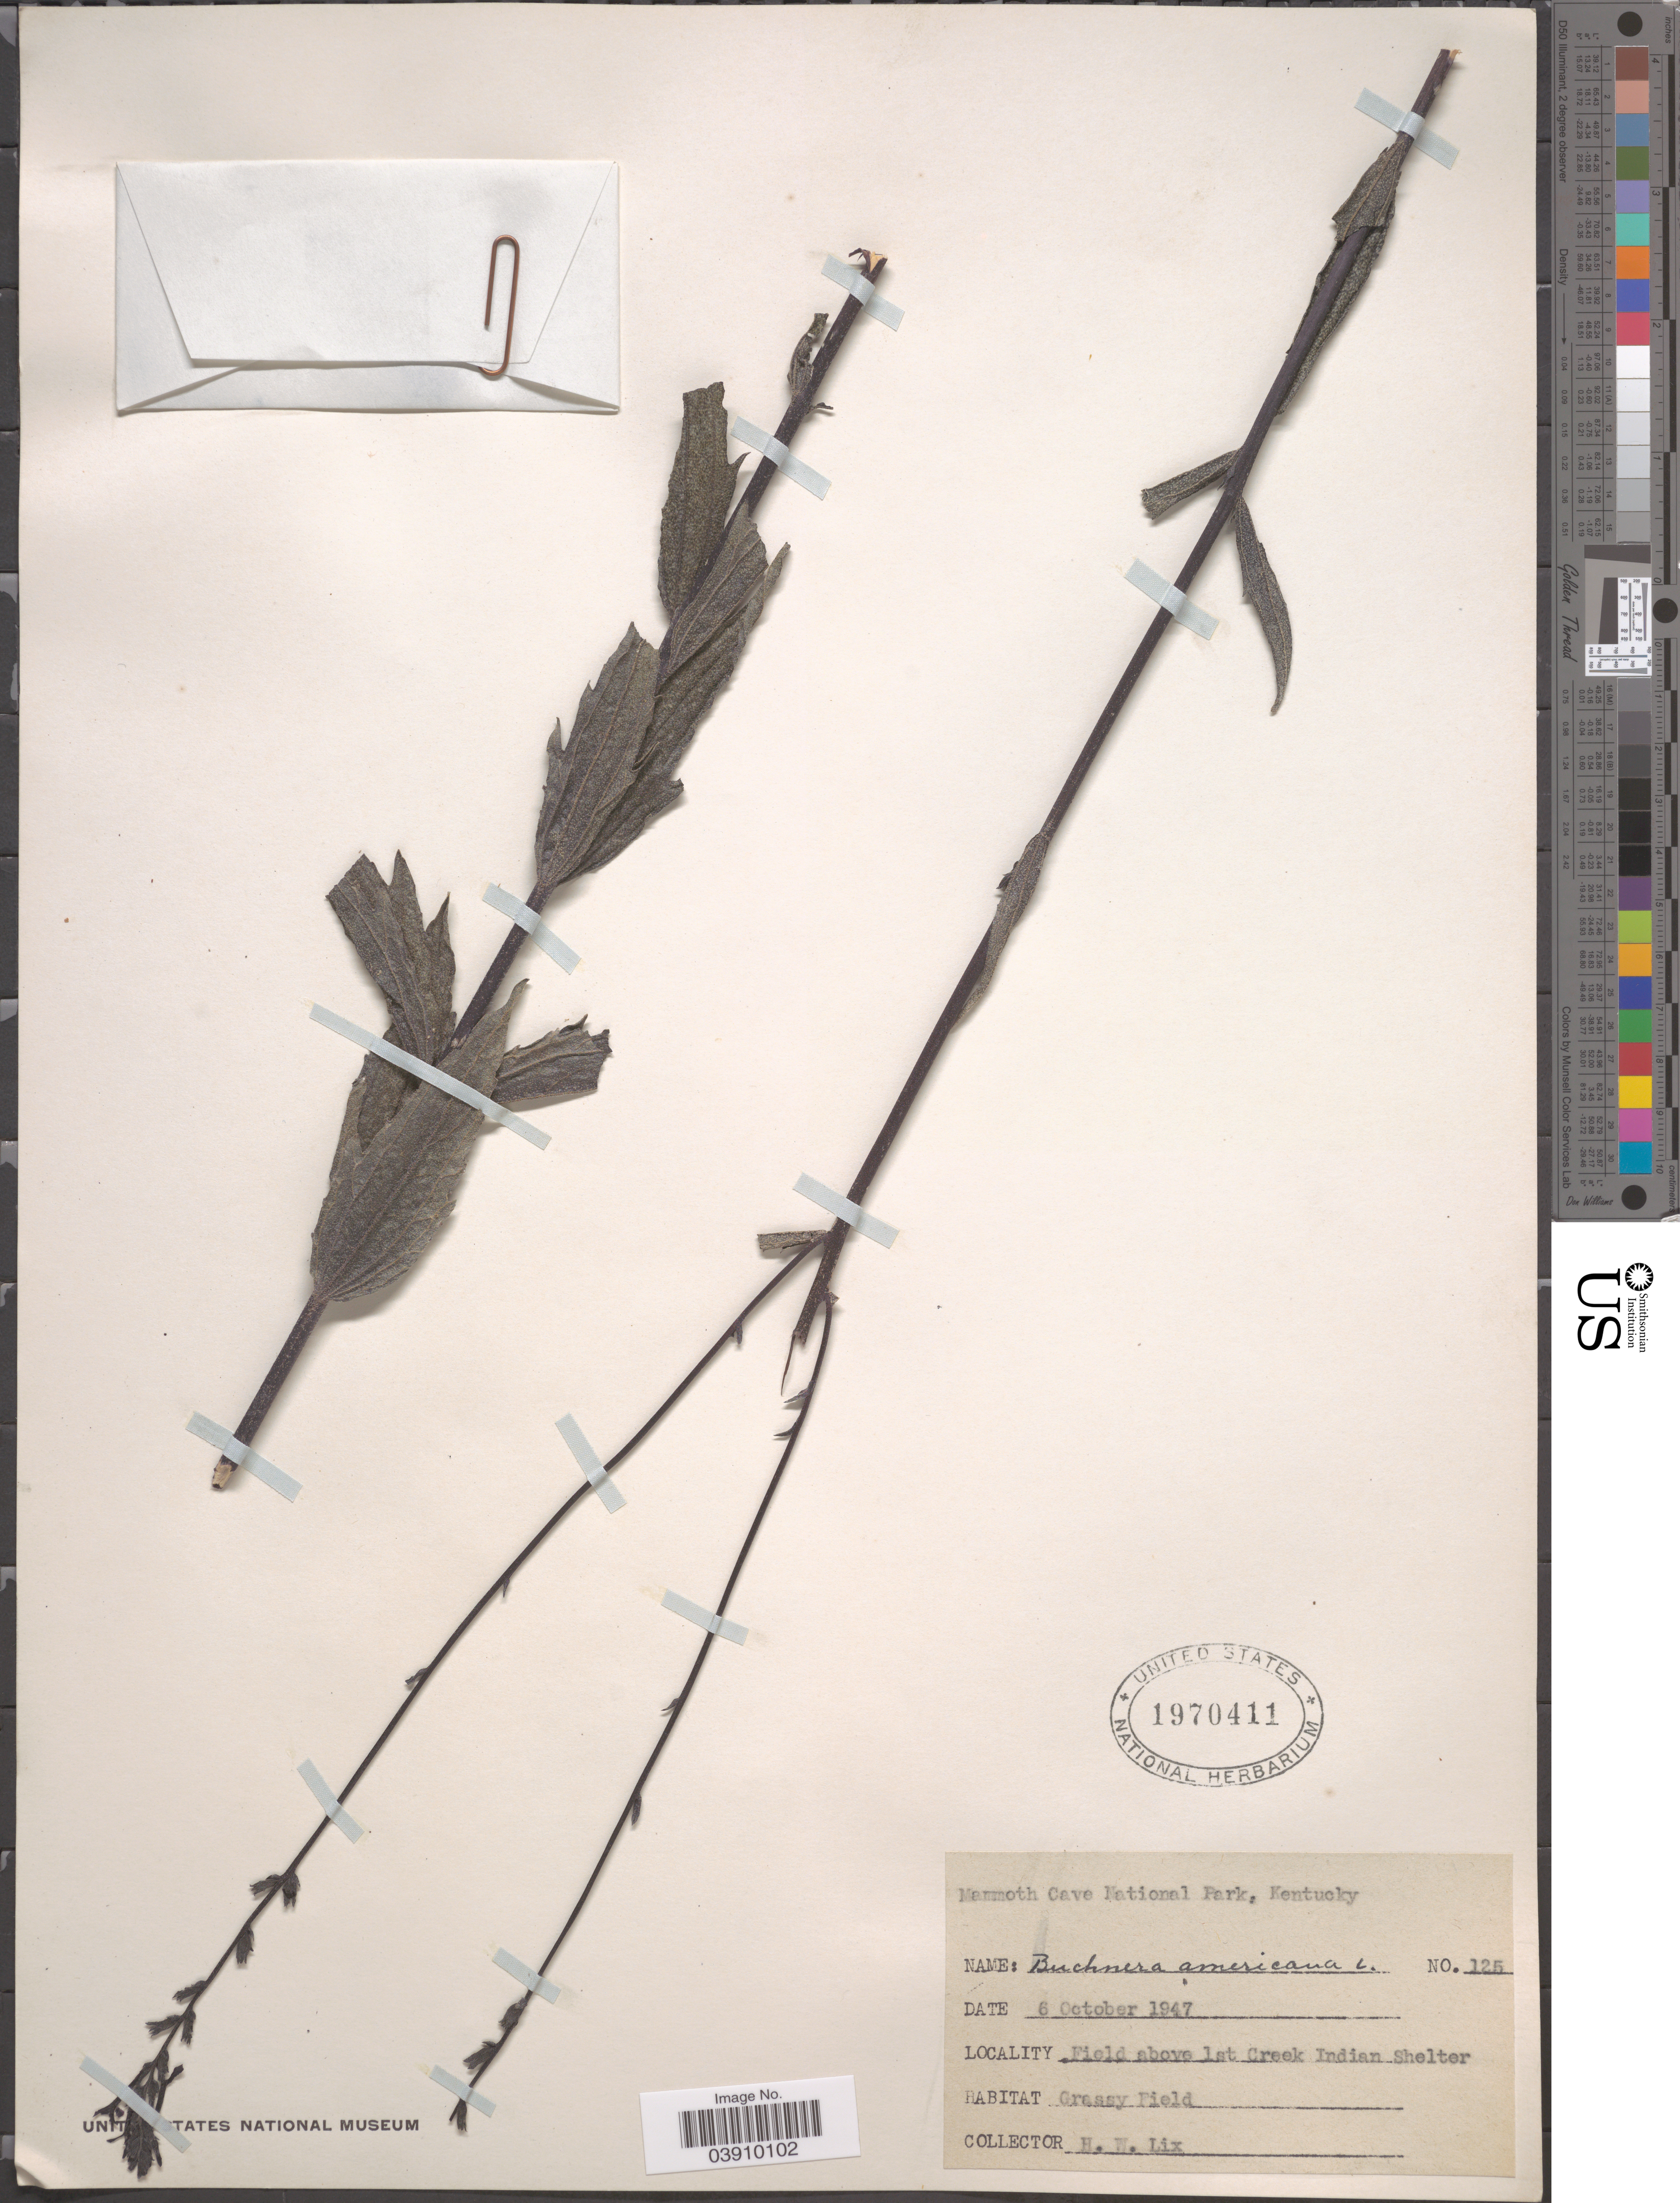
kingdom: Plantae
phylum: Tracheophyta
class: Magnoliopsida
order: Lamiales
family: Orobanchaceae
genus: Buchnera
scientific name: Buchnera americana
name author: L.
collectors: H. W. Lix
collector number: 125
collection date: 1947-10-06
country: United States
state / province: Kentucky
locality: Mammoth Cave National Park. Field above 1ste Creek Indian Shelter.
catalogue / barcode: US 1970411